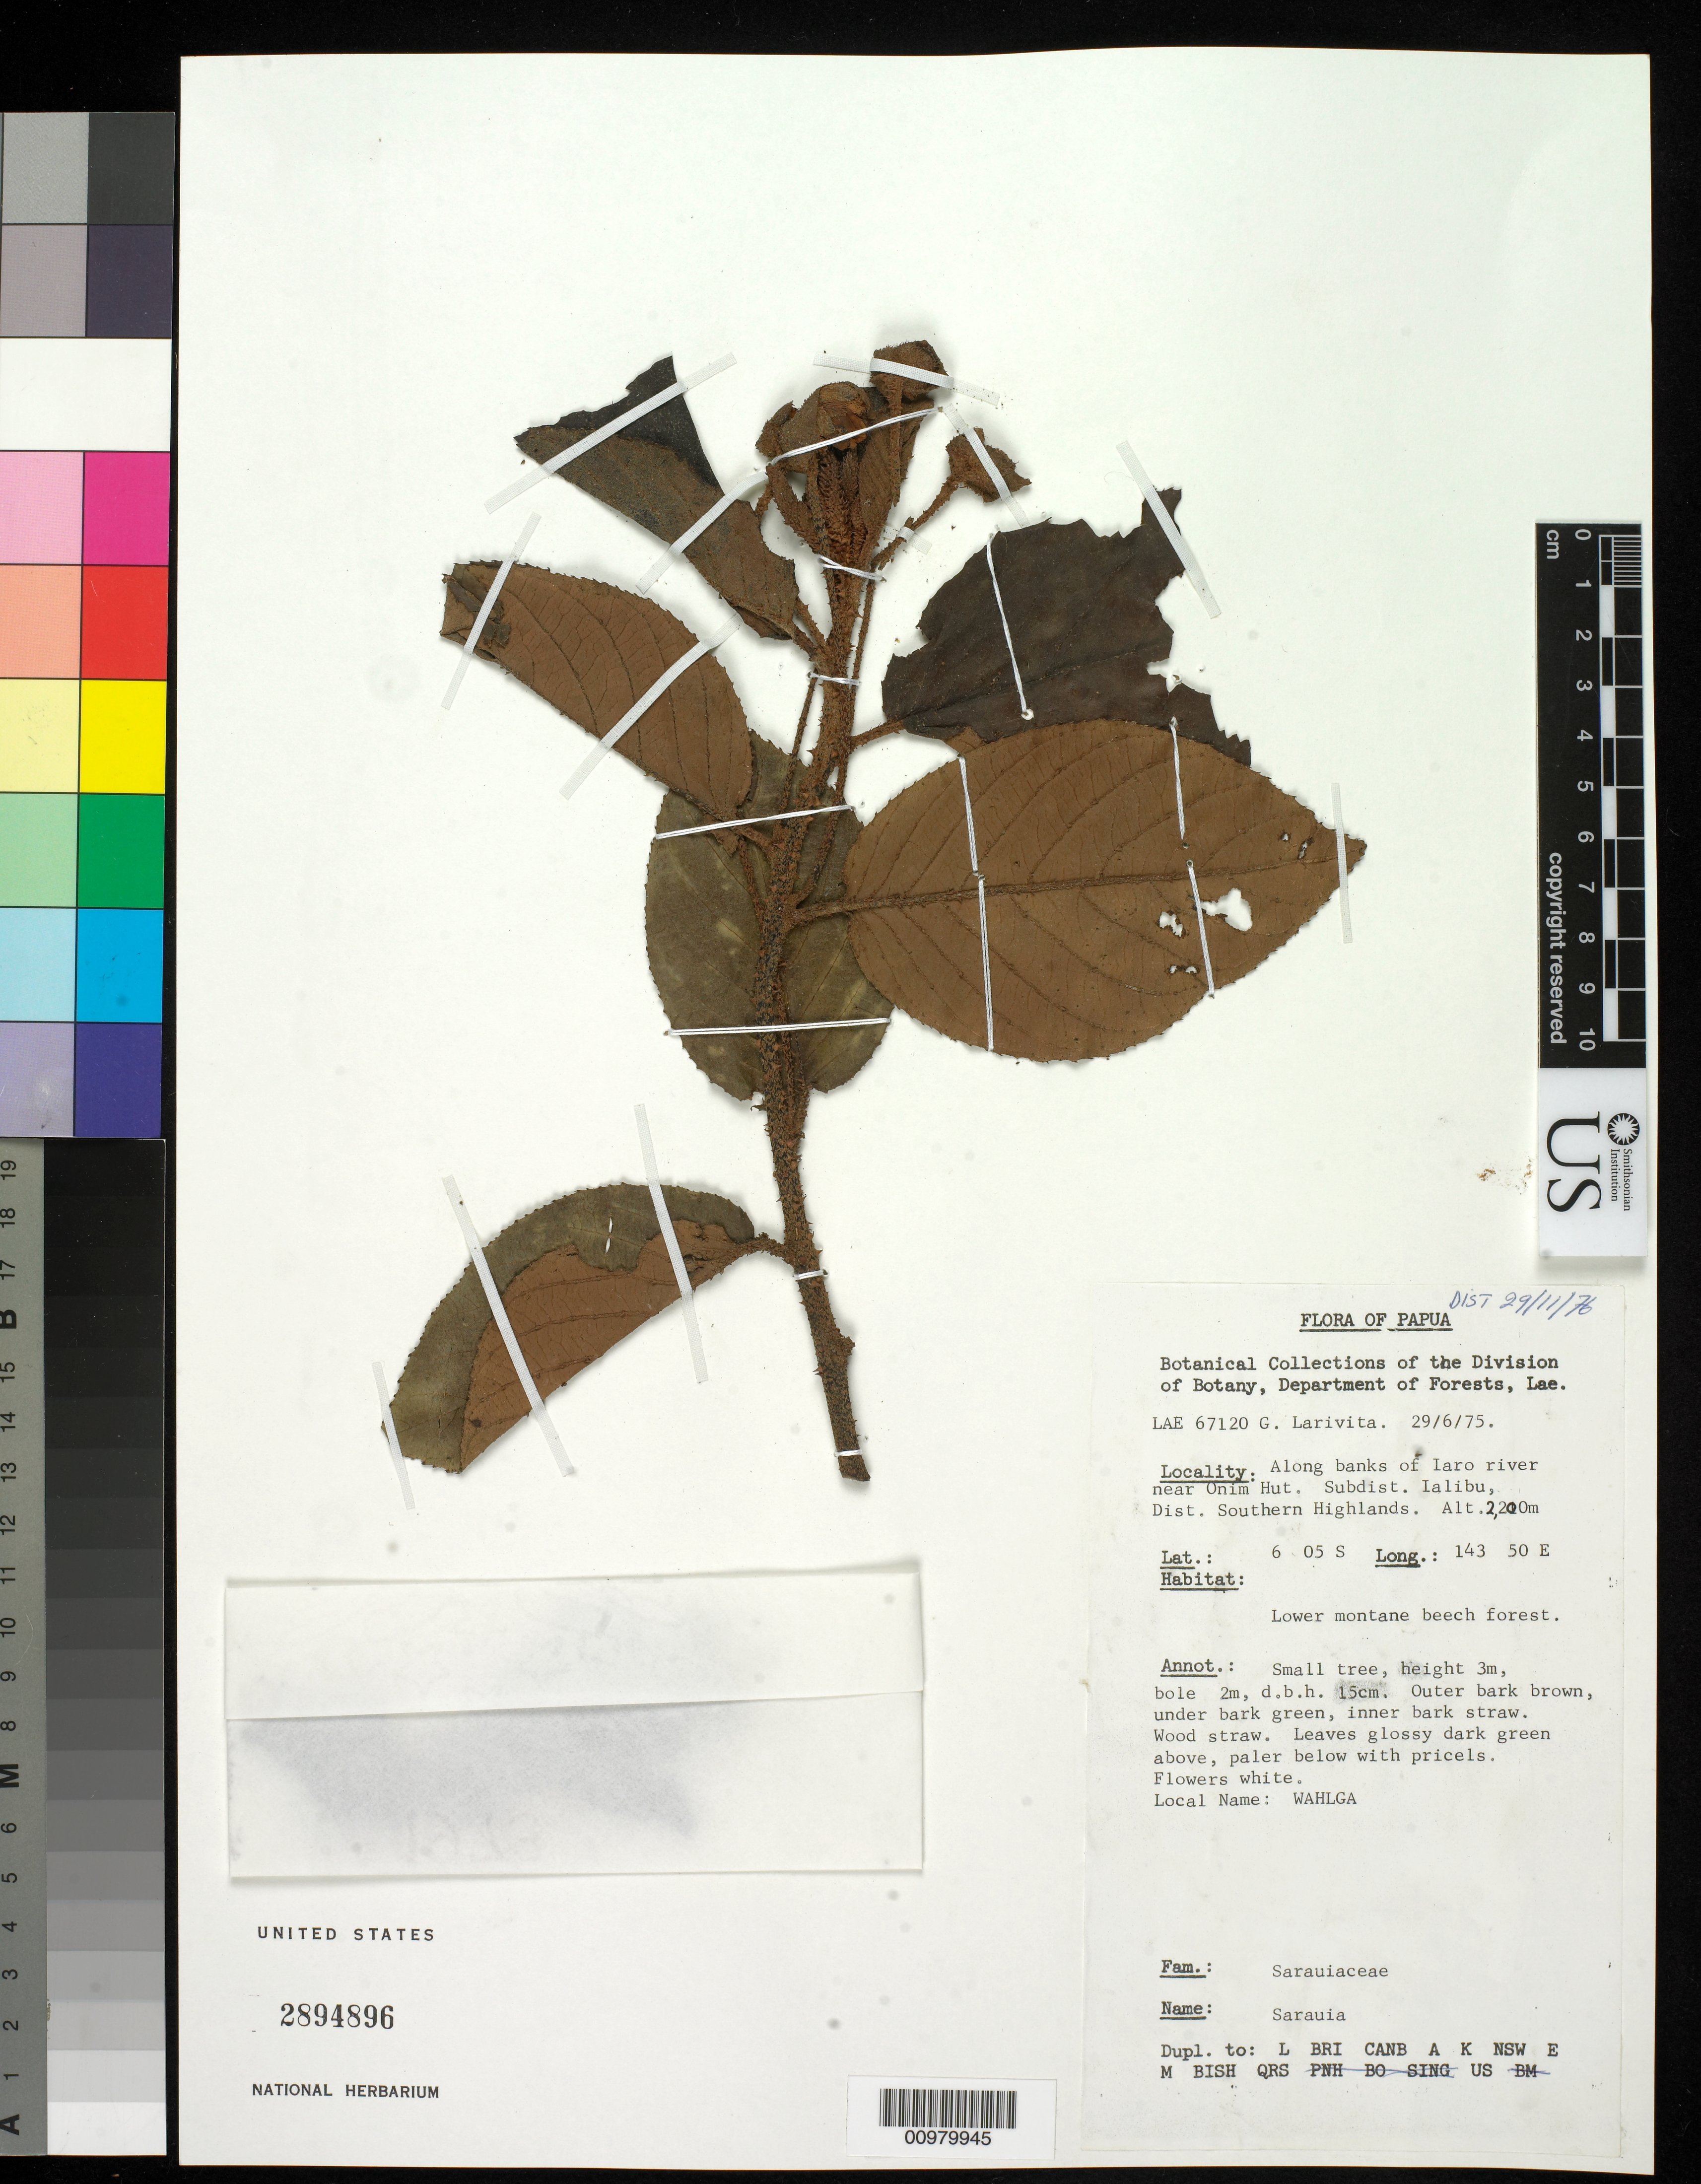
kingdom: Plantae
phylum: Tracheophyta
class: Magnoliopsida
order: Ericales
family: Actinidiaceae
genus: Saurauia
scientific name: Saurauia sp.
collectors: G. Larivita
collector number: LAE 67120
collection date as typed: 29 Jun 1975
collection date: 1975-06-29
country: Papua New Guinea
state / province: Southern Highlands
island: New Guinea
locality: Subdistrict Ialibu, along banks of Iaro River near Onim Hut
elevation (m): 2200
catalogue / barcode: US 2894896